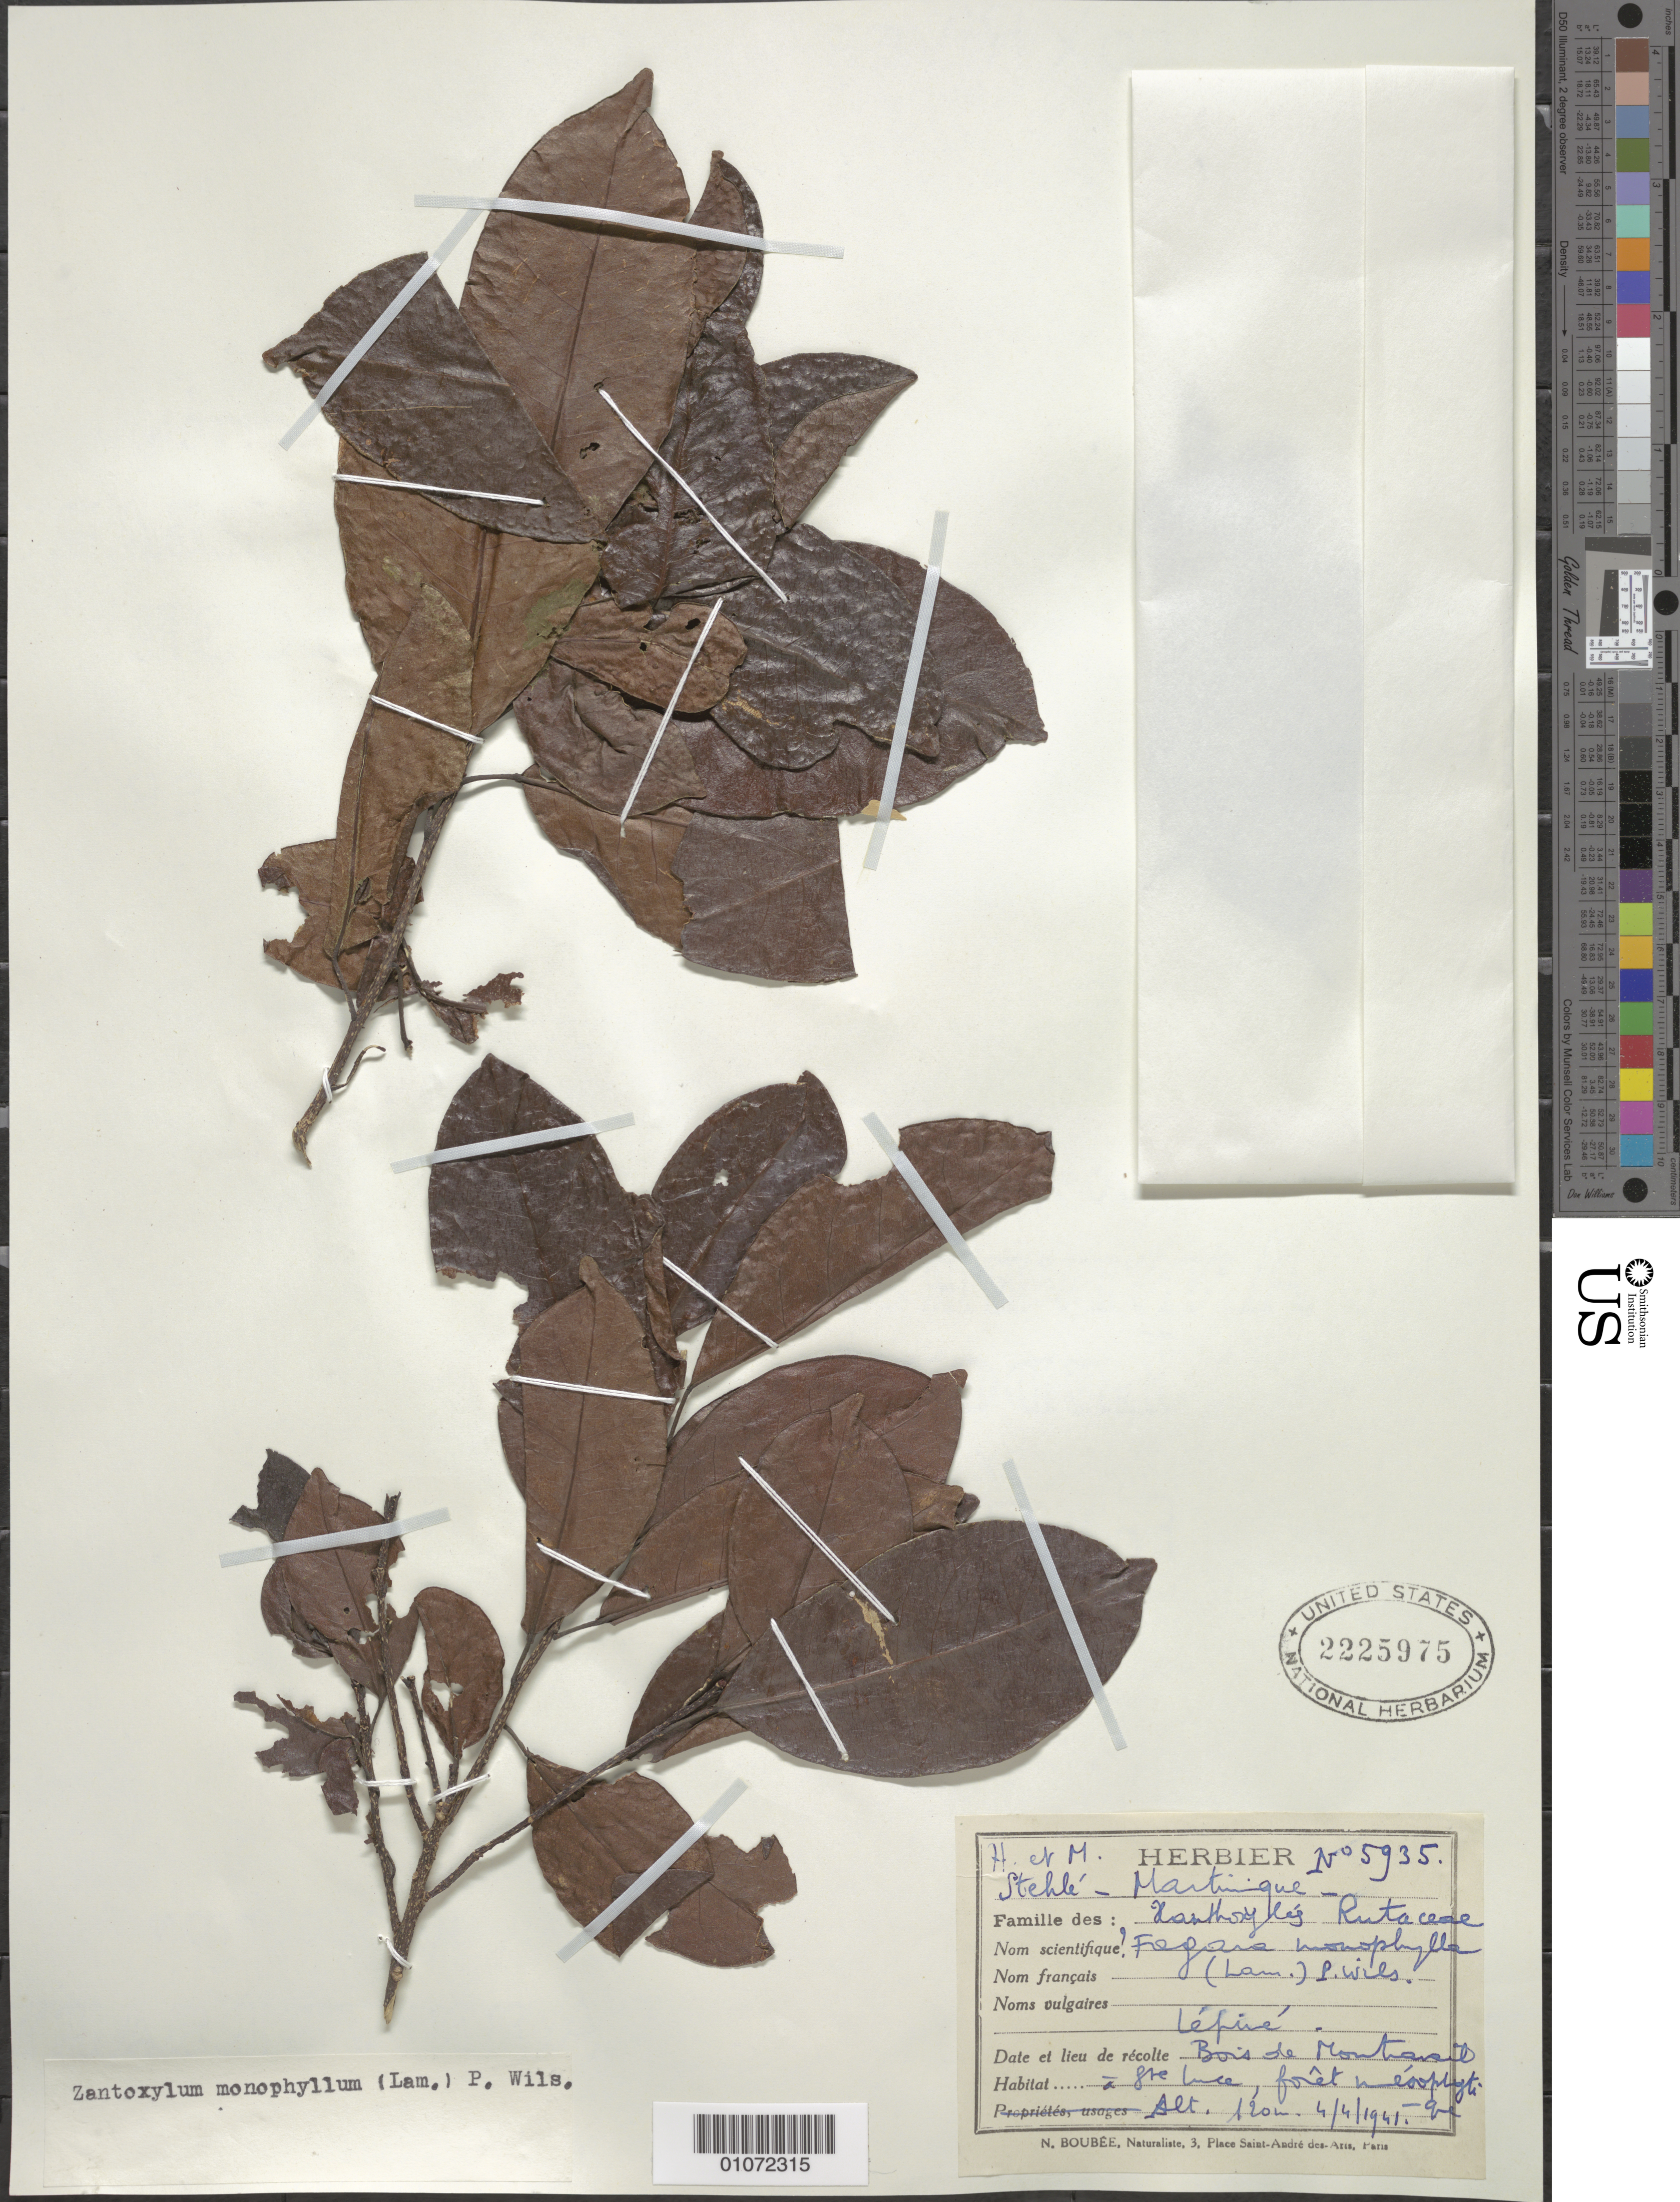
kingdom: Plantae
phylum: Tracheophyta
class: Magnoliopsida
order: Sapindales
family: Rutaceae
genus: Zanthoxylum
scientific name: Zanthoxylum monophyllum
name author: (Lam.) P. Wilson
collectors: H. Stehlé & M. Stehlé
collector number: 5935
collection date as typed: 04 Apr 1941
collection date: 1941-04-04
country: Martinique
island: Martinique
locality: Bois de Montarait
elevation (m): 8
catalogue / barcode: US 2225975